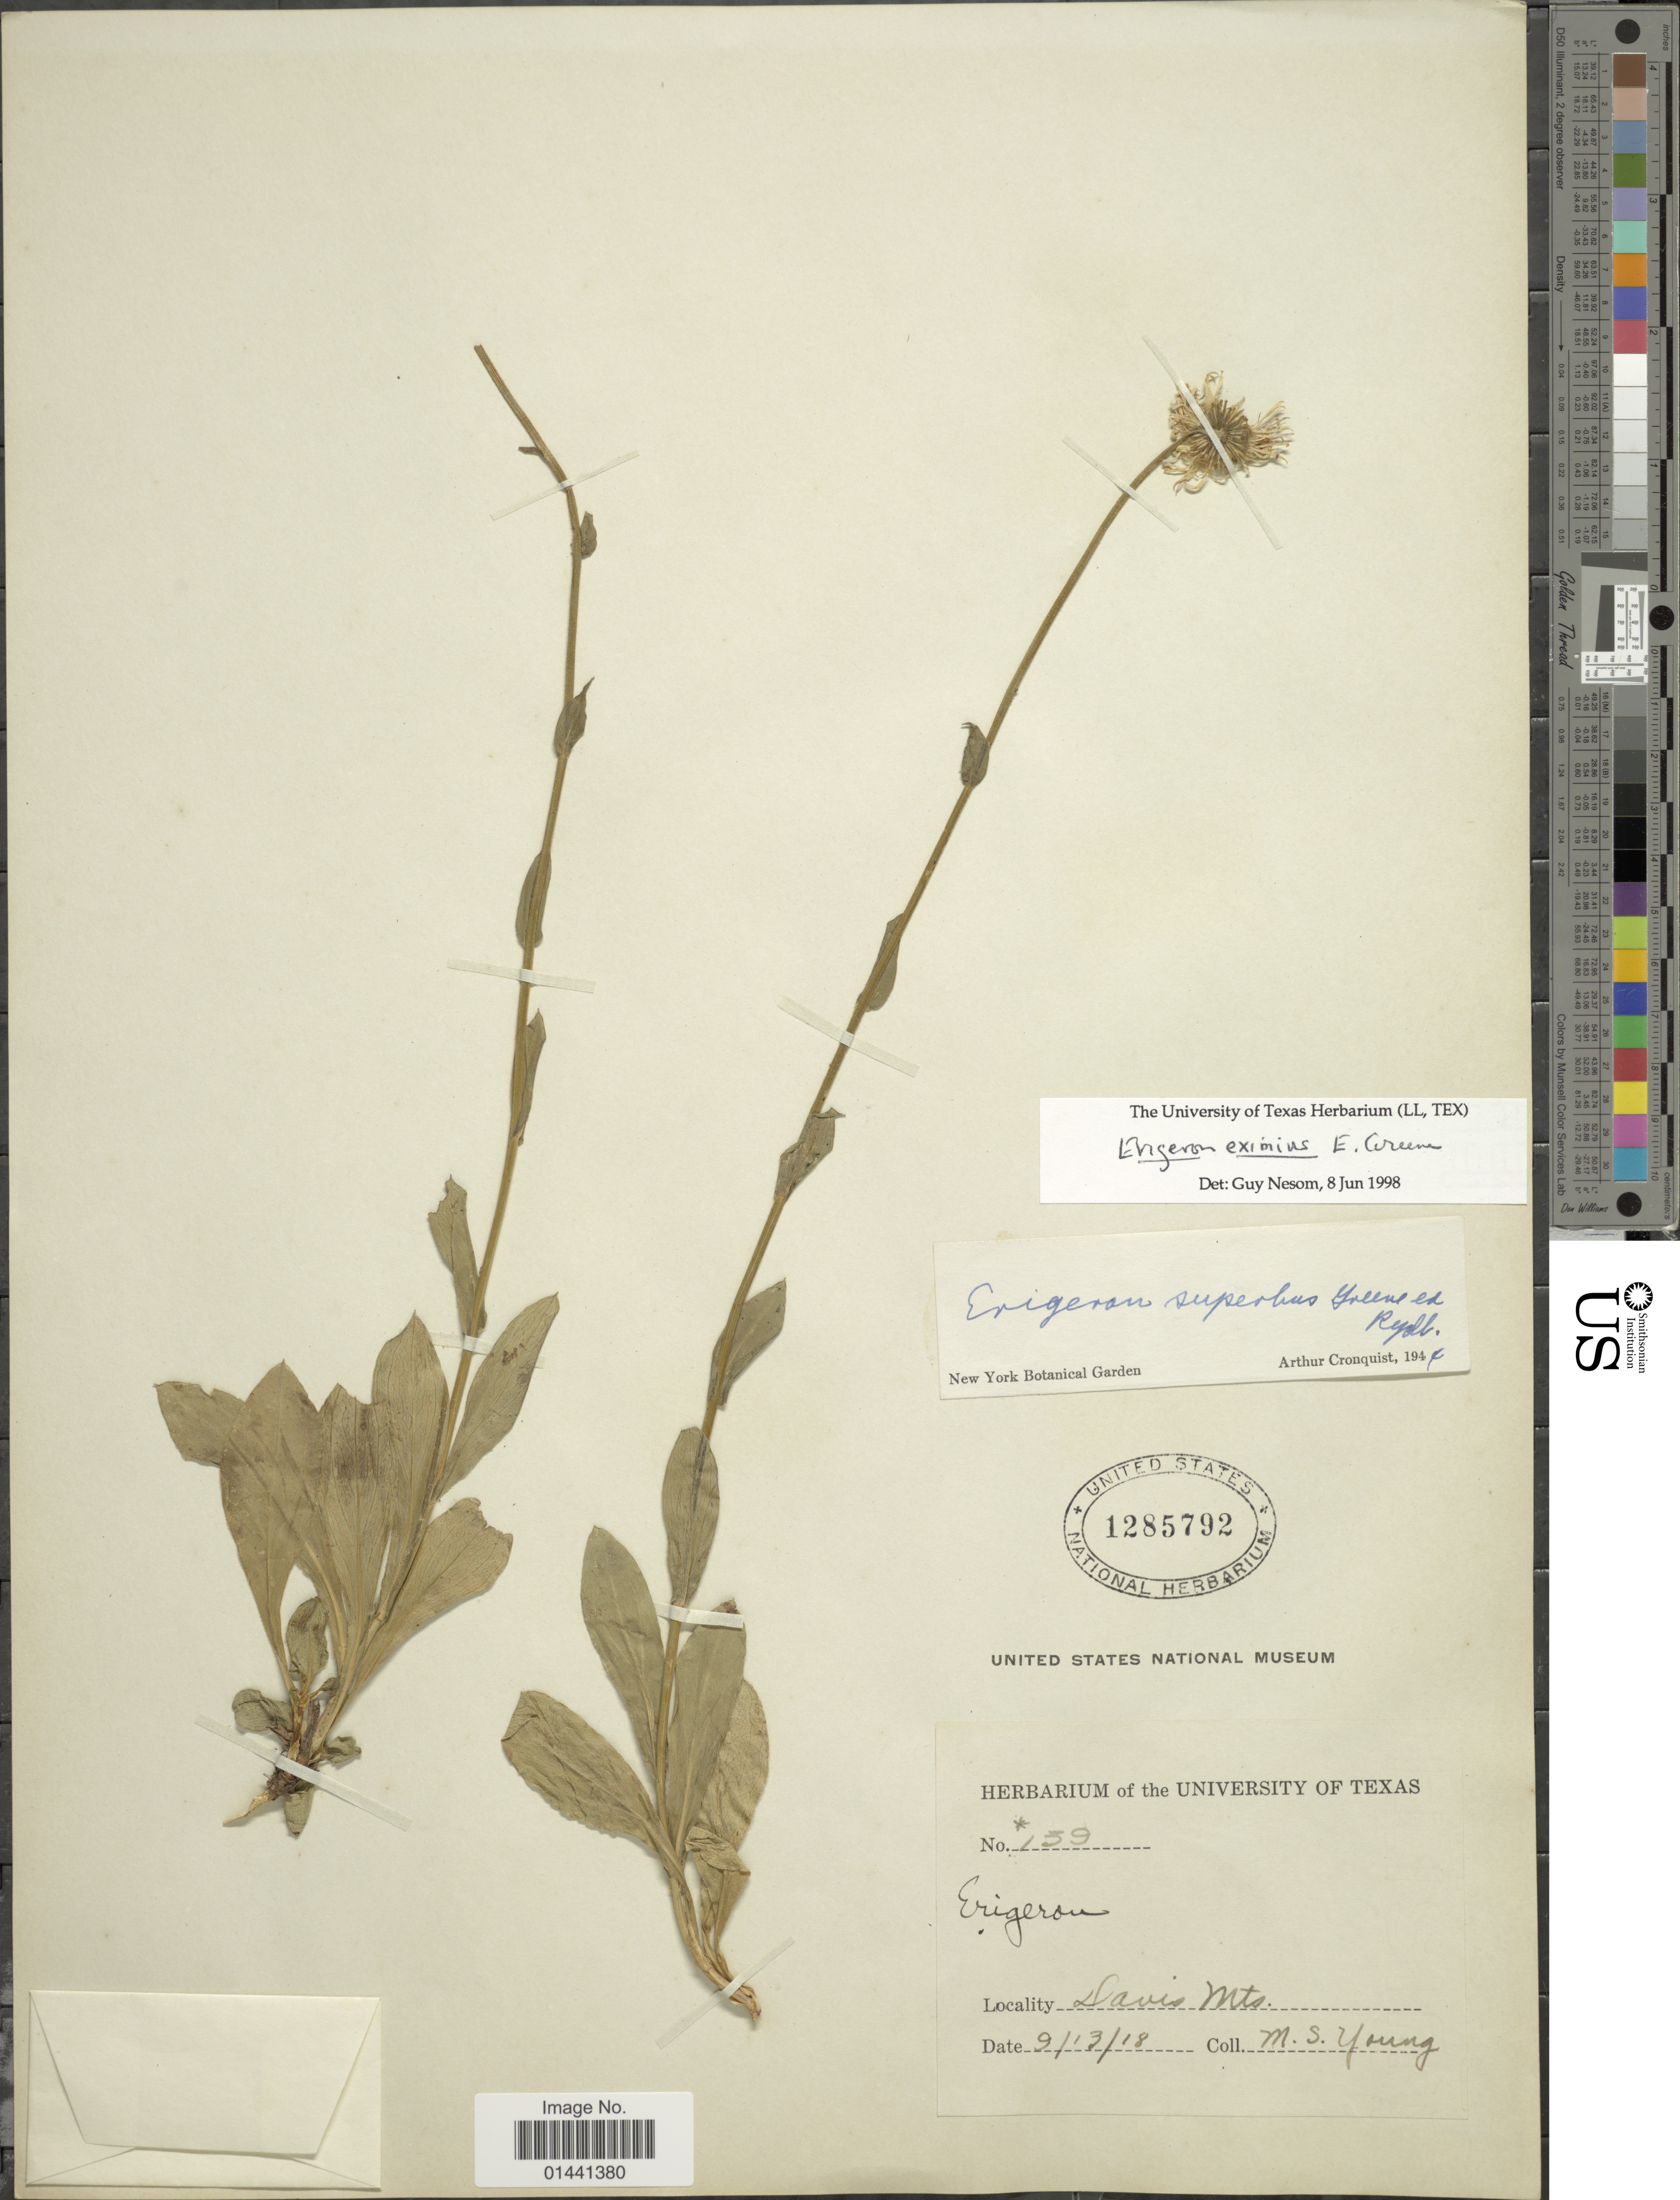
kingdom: Plantae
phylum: Tracheophyta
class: Magnoliopsida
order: Asterales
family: Asteraceae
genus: Erigeron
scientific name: Erigeron eximius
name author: Greene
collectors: M. Young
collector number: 139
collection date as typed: Transcribed d/m/y: 13/9/18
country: United States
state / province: Texas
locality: Davis Mts.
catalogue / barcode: US 1285792